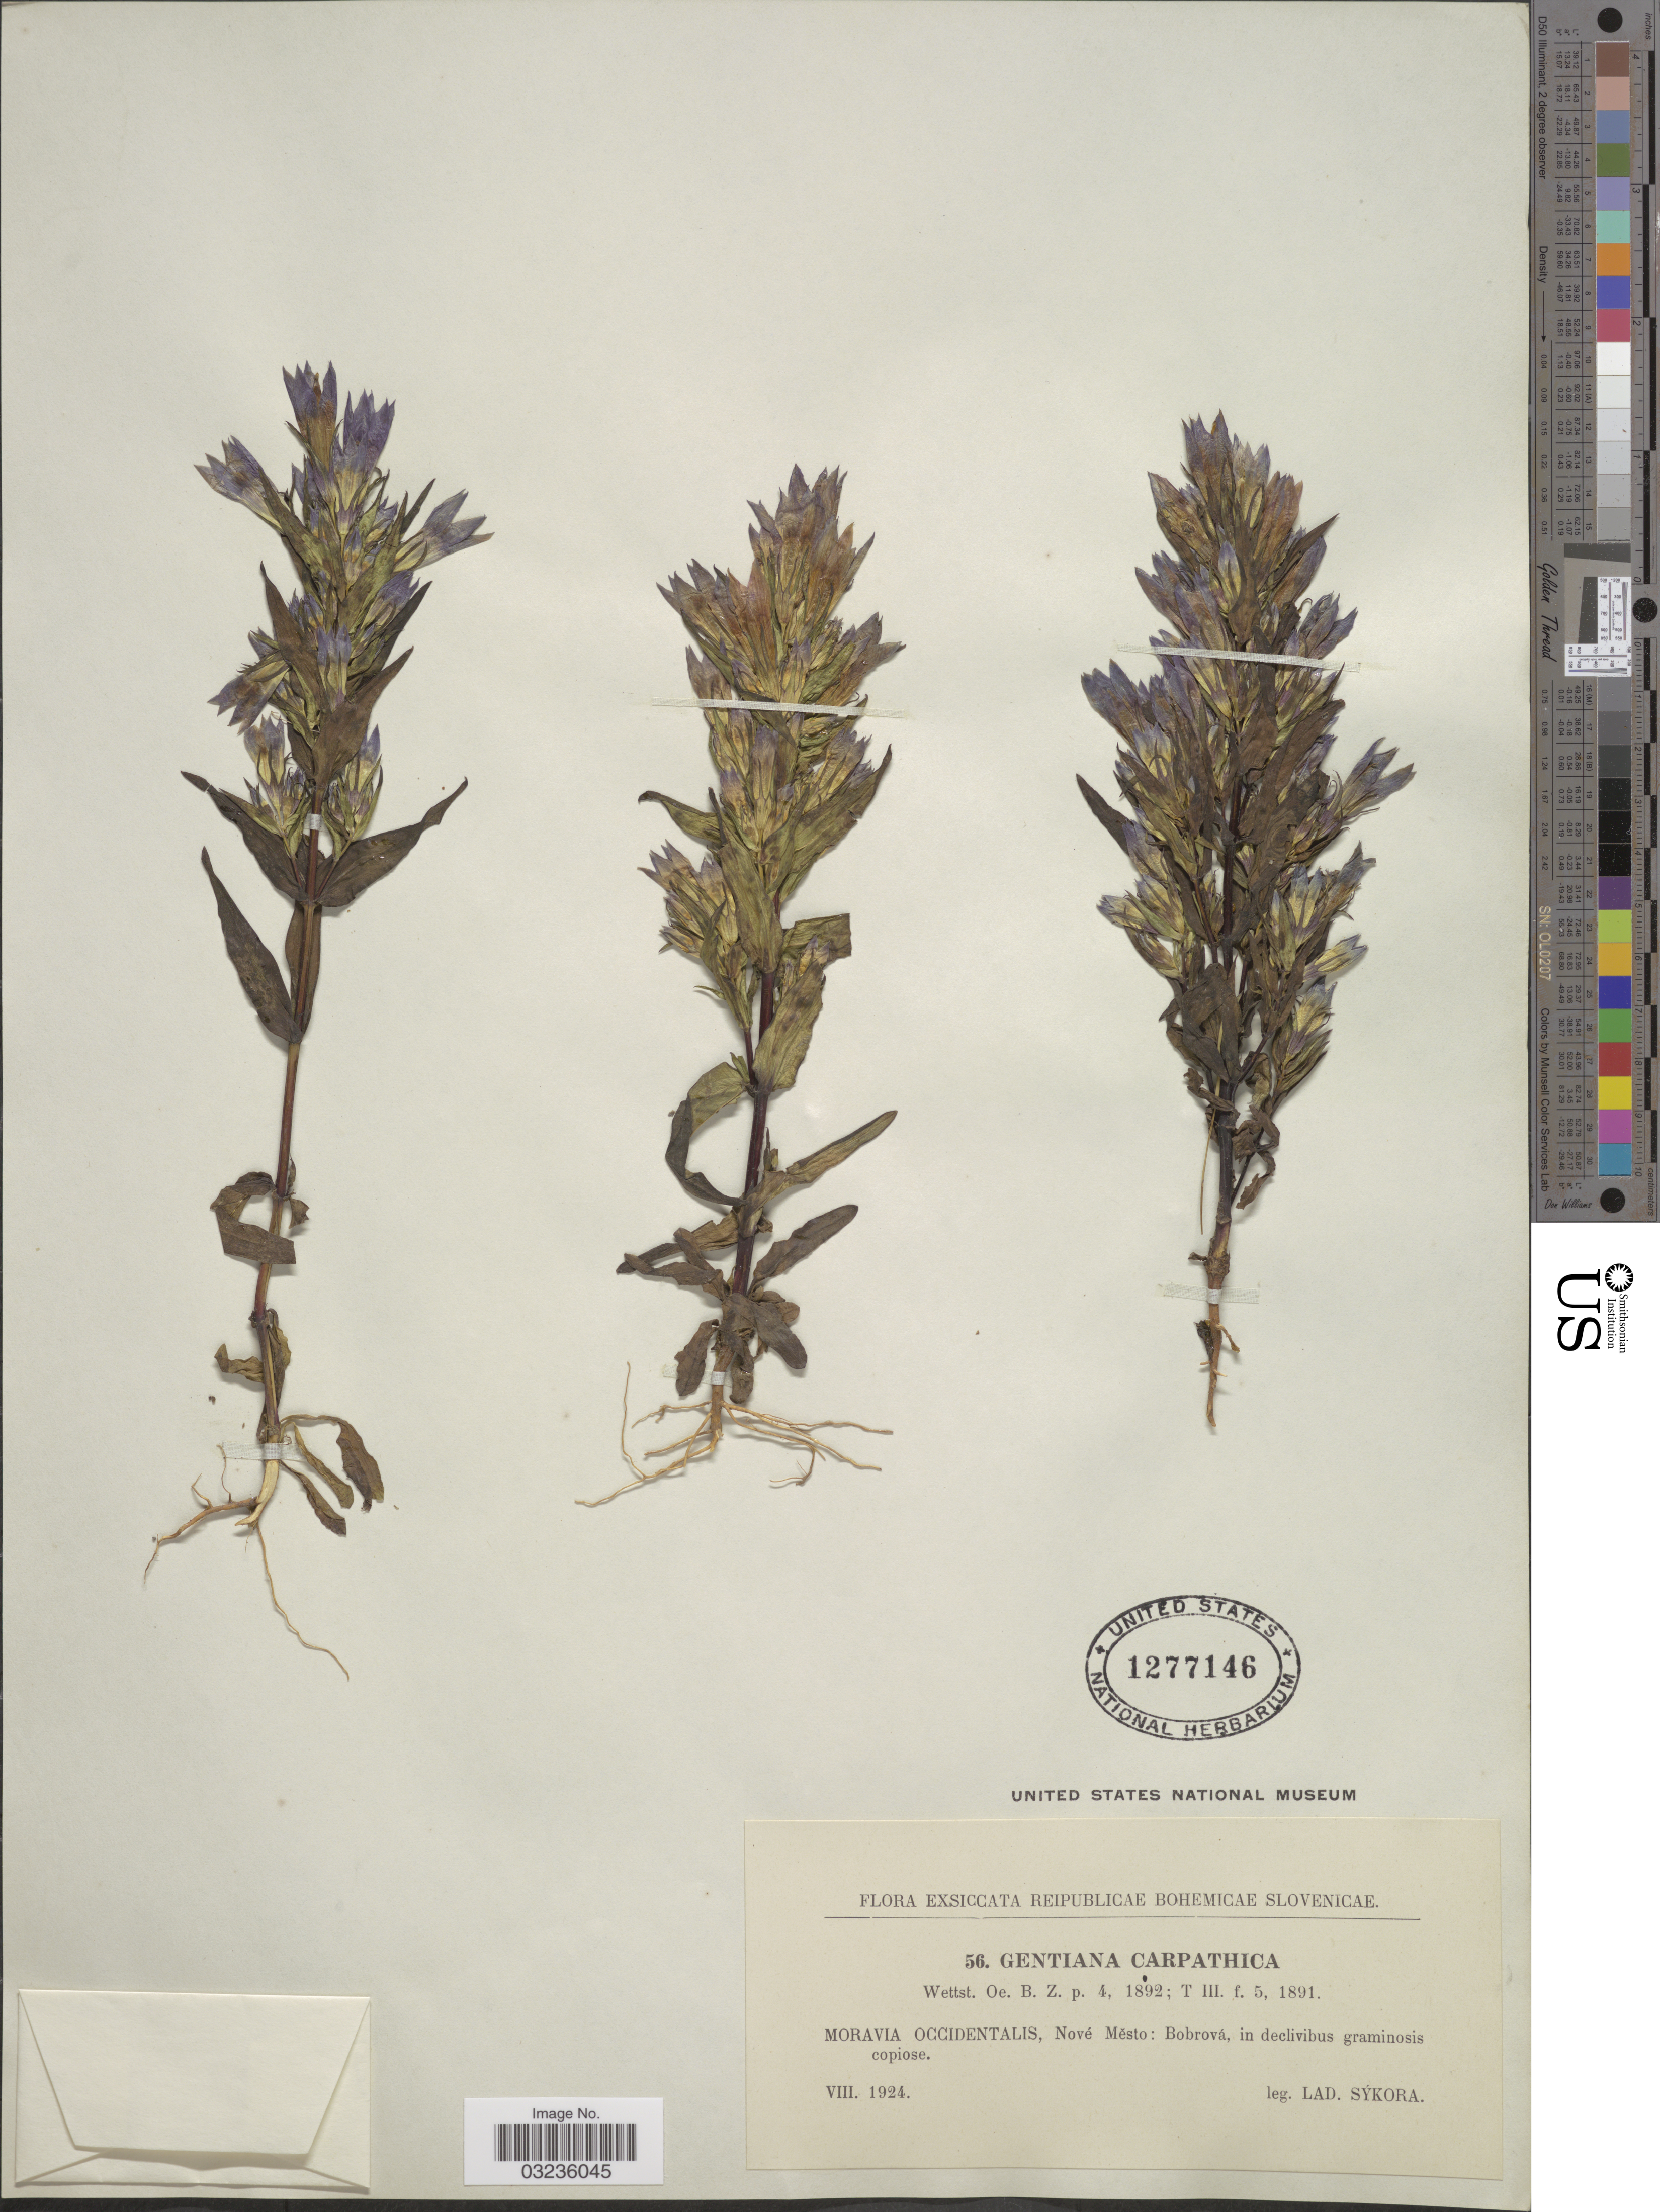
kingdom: Plantae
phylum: Tracheophyta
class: Magnoliopsida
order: Gentianales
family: Gentianaceae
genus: Gentiana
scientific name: Gentiana carpatica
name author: Wettst.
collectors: L. Sykora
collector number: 56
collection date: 1924-08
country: Czechia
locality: Moravia Occidentalis, Nové Mesto: Bobrová, in declivibus graminosis copiose.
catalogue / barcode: US 1277146